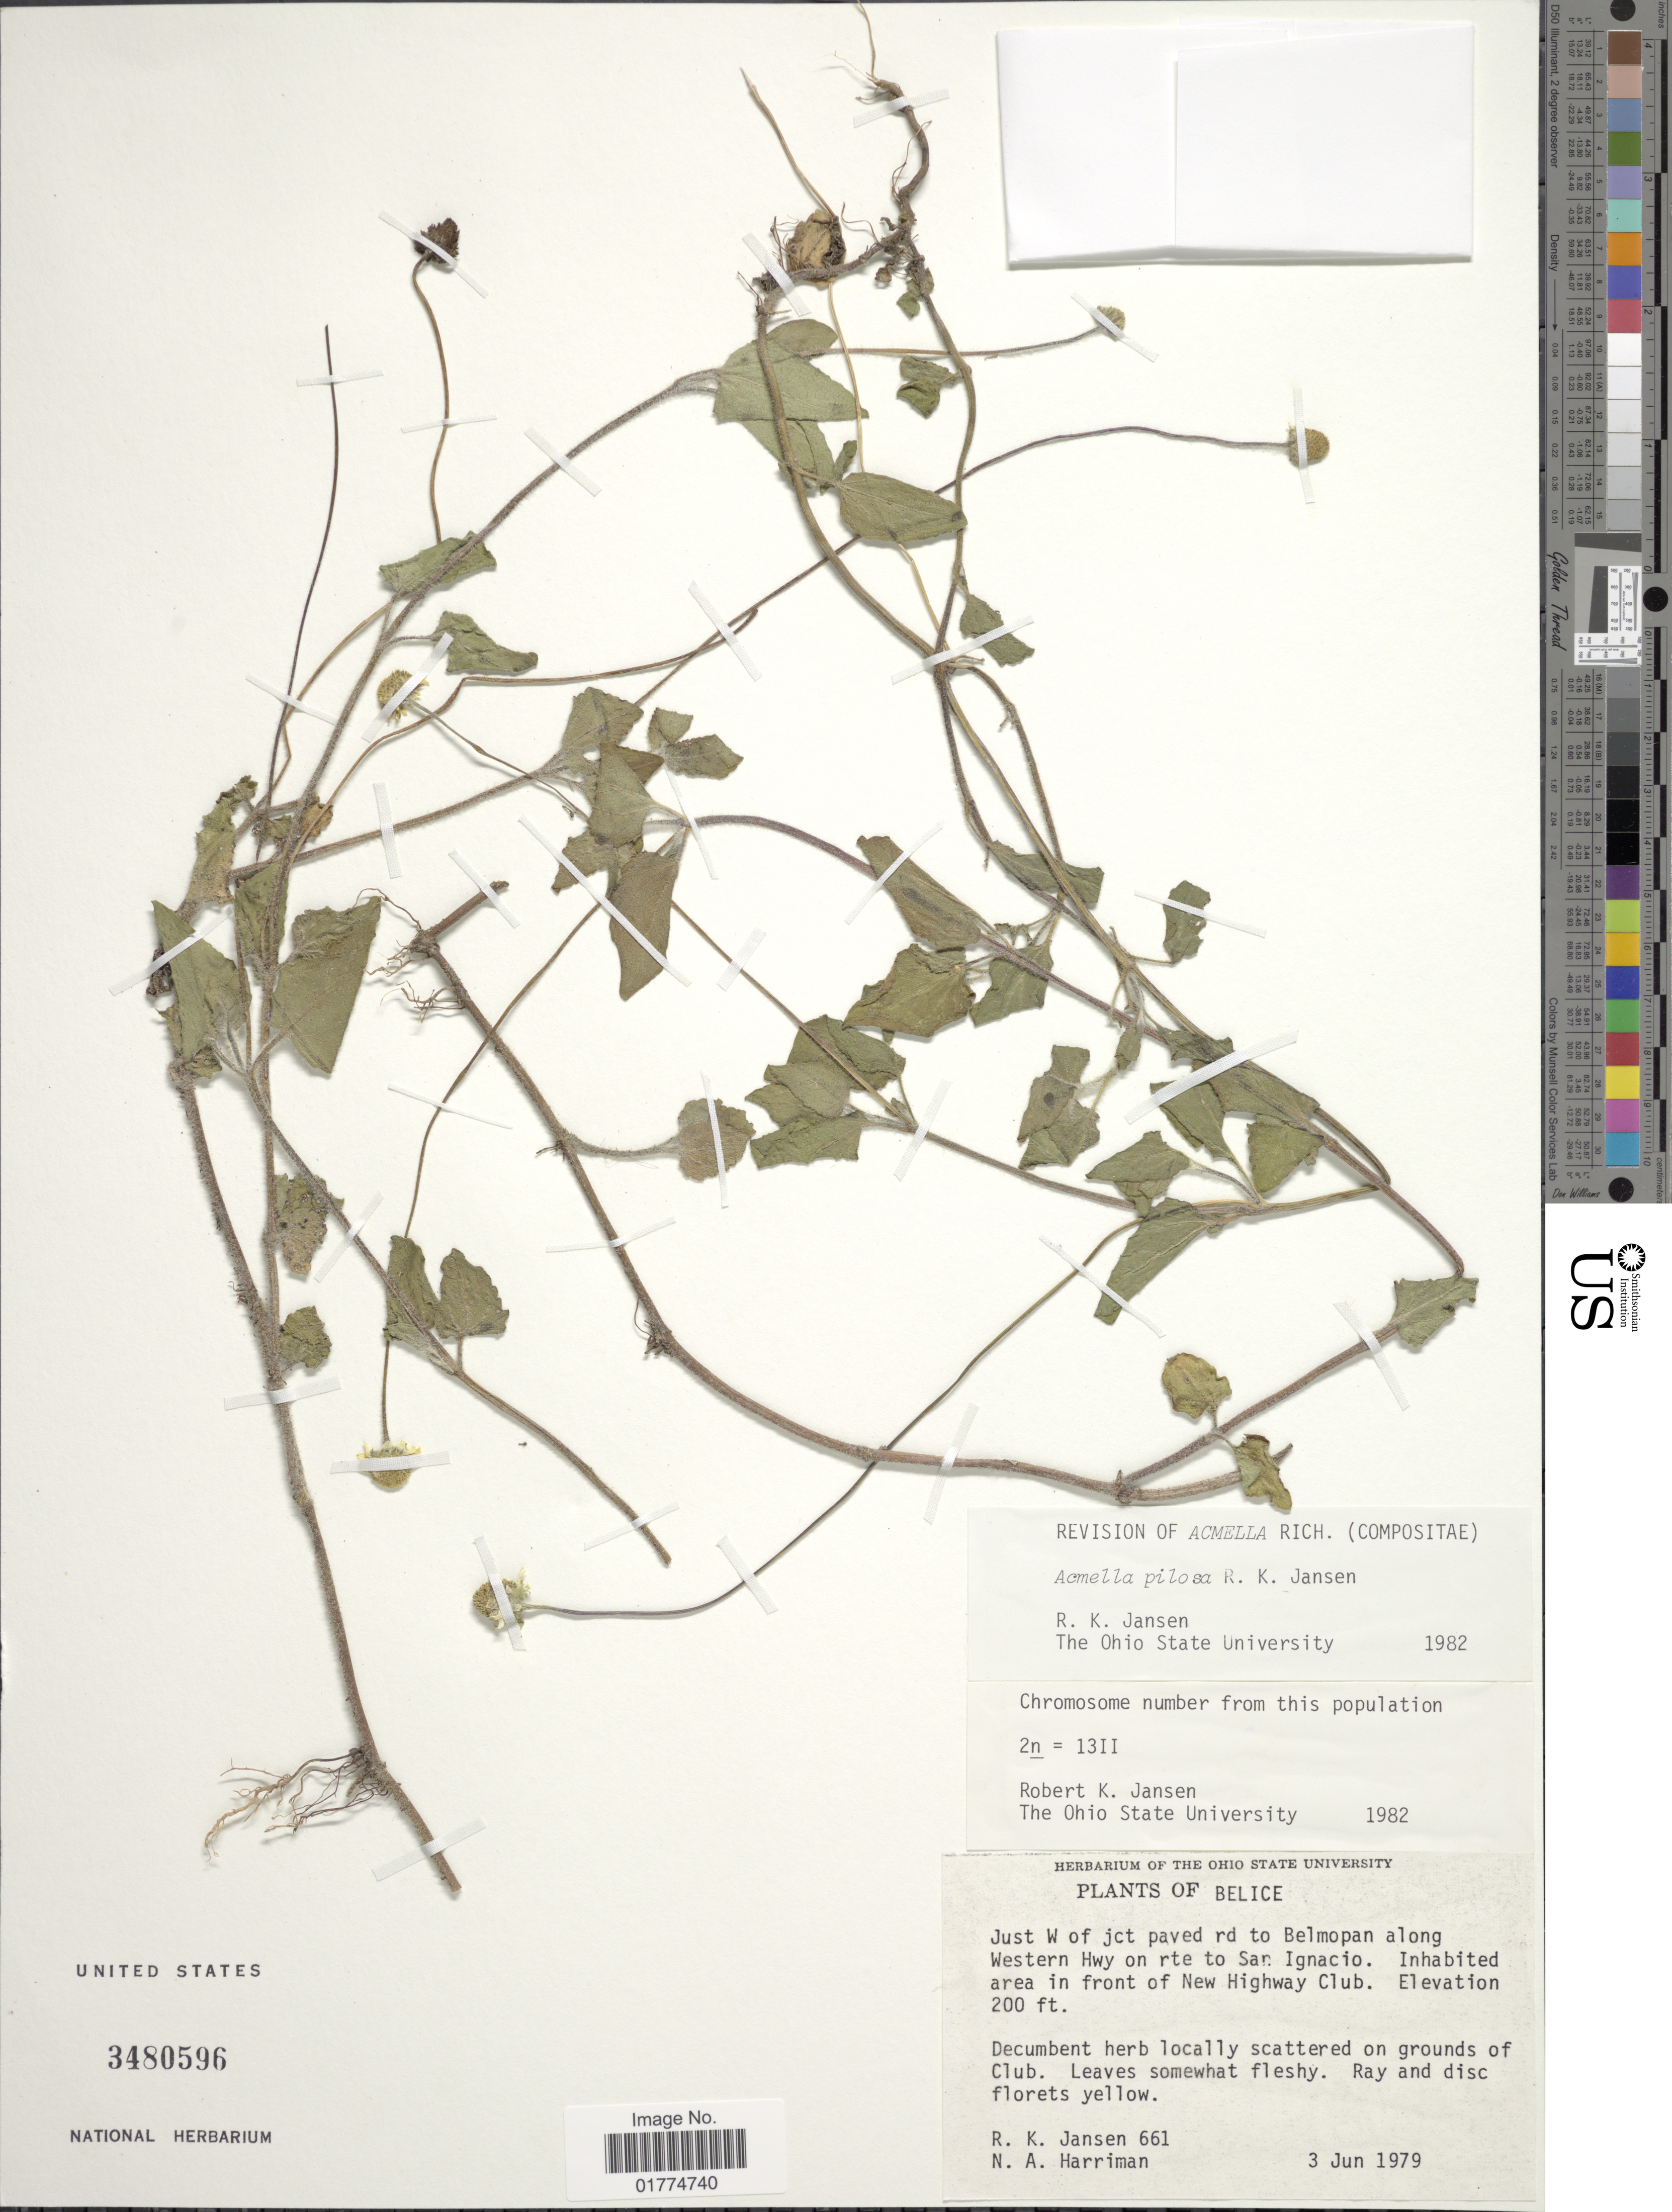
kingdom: Plantae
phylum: Tracheophyta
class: Magnoliopsida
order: Asterales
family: Asteraceae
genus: Acmella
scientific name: Acmella pilosa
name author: R.K. Jansen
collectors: R. K. Jansen & N. A. Harriman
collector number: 661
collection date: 1979-06-03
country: Belize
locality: Belice. Just W of jct paved rd to Belmopan along Western Hwy on rte to San Ignacio. Inhabited area in front of New Highway Club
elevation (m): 61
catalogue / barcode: US 3480596